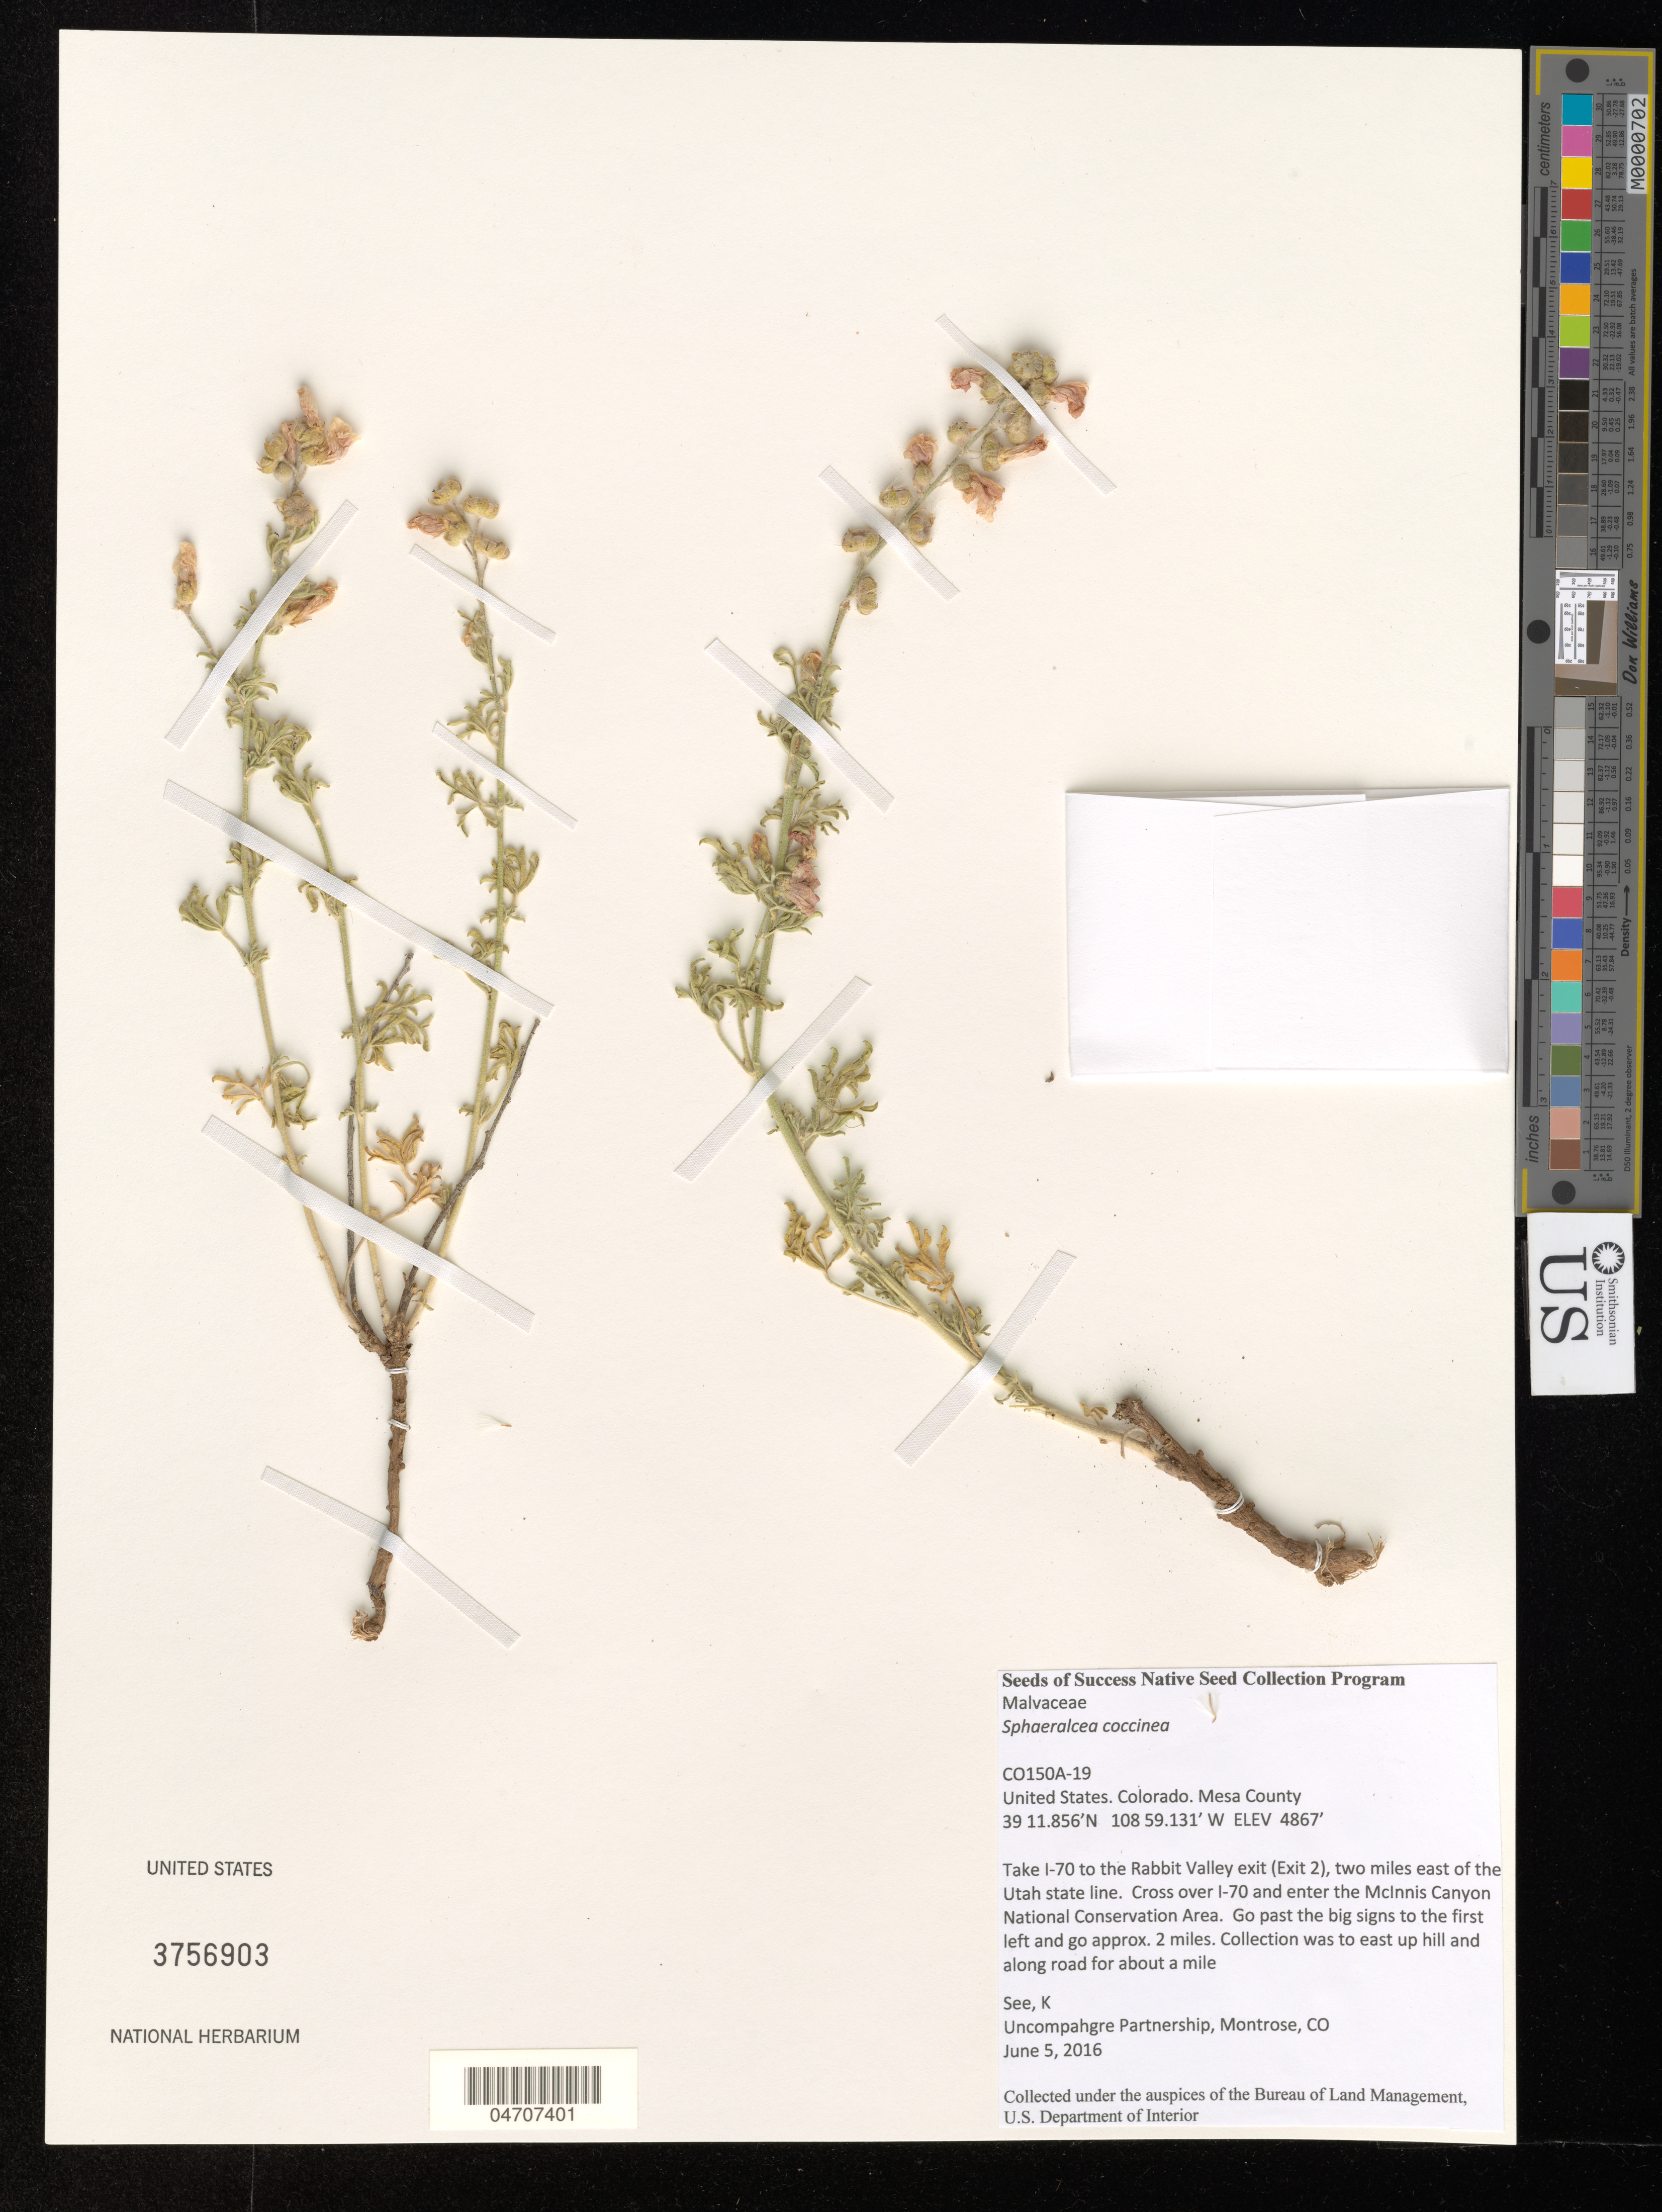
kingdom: Plantae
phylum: Tracheophyta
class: Magnoliopsida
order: Malvales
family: Malvaceae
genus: Sphaeralcea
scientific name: Sphaeralcea coccinea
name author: (Nutt.) Rydb.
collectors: K. See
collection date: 2016-06-05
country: United States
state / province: Colorado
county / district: Mesa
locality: Mesa County. Take I-70 to the Rabbit Valley exit (Exit 2), two miles east of the Utah state line. Cross over I-70 and enter the McInnis Canyon National Conservation Area. Go past the big signs to the first left and go approx. 2 miles. Collection was to east up hill and along road for about a mile.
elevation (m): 1483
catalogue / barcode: US 3756903